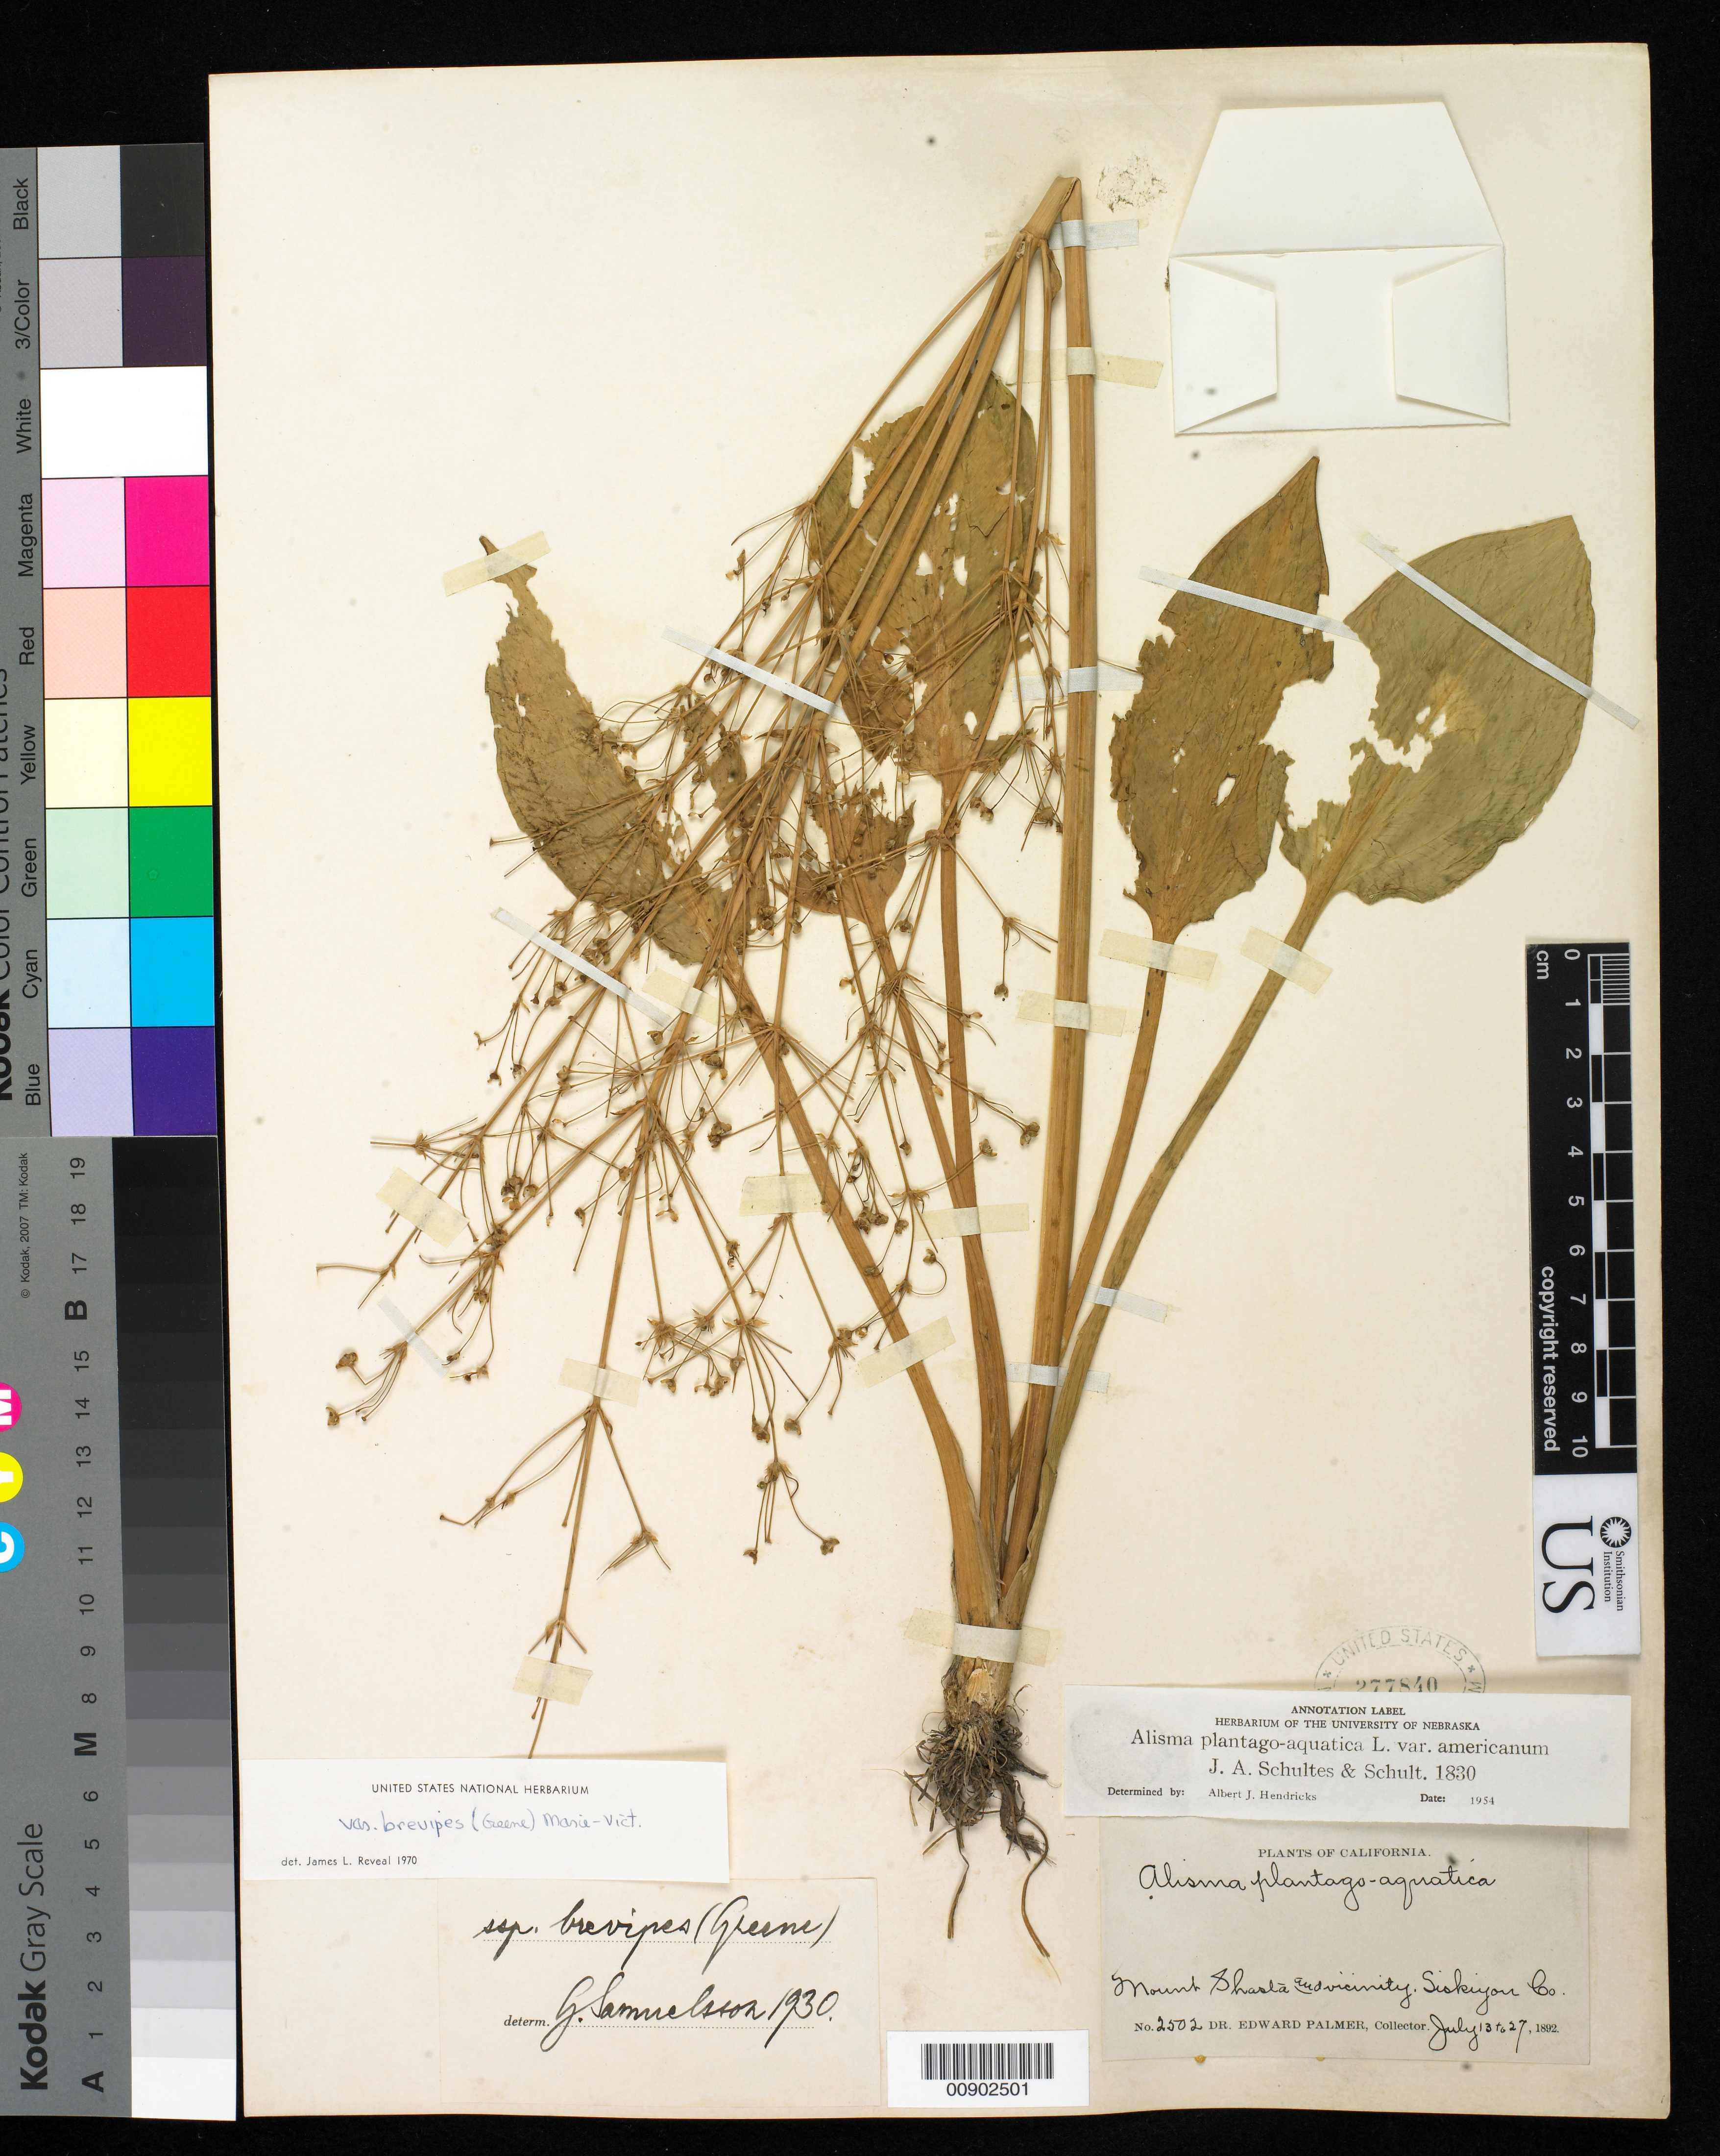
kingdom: Plantae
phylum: Tracheophyta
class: Liliopsida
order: Alismatales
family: Alismataceae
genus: Alisma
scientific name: Alisma plantago-aquatica var. brevipes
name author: (Greene) Vict.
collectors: E. Palmer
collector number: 2502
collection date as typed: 13 Jul 1892 to 27 Jul 1892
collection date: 1892-07-13/1892-07-27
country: United States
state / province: California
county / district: Siskiyou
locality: Mount Shasta and vicinity, Siskiyou County, California.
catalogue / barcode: US 277840